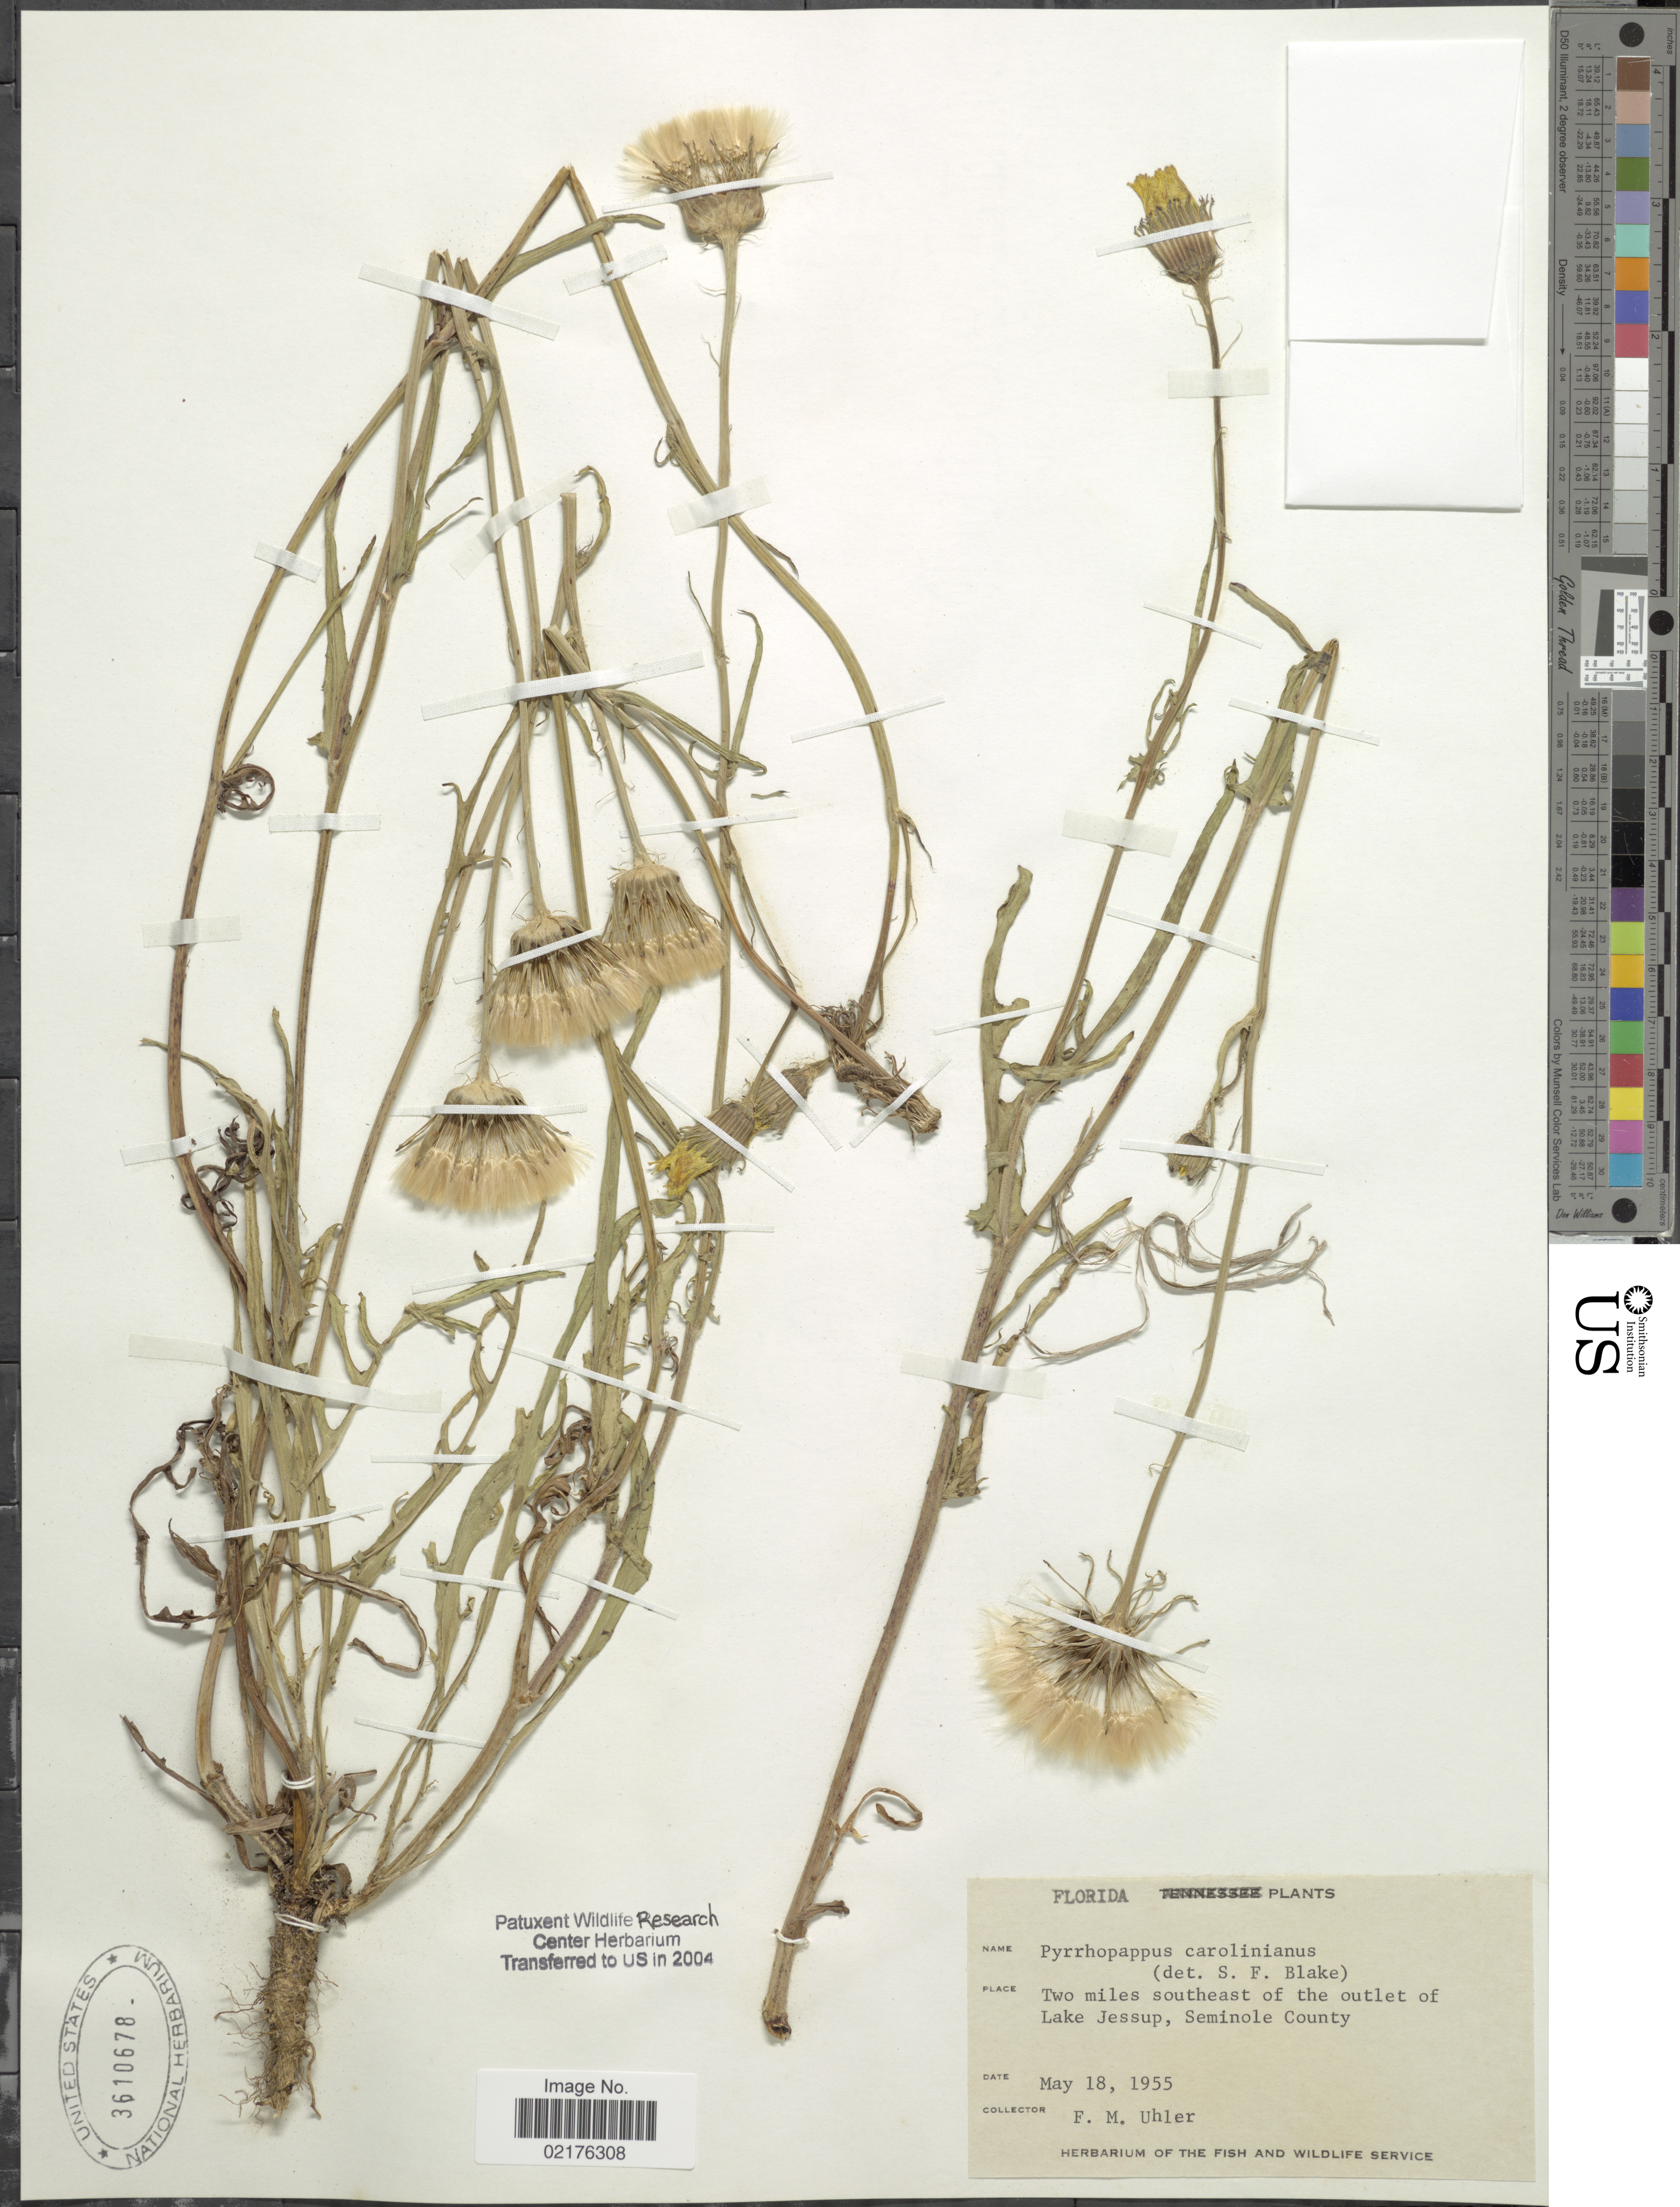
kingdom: Plantae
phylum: Tracheophyta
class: Magnoliopsida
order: Asterales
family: Asteraceae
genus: Pyrrhopappus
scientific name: Pyrrhopappus carolinianus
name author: (Walter) DC.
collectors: F. M. Uhler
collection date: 1955-05-18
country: United States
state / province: Florida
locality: Two miles southeast of the outlet of Lake Jessup, Seminole County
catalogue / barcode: US 3610678